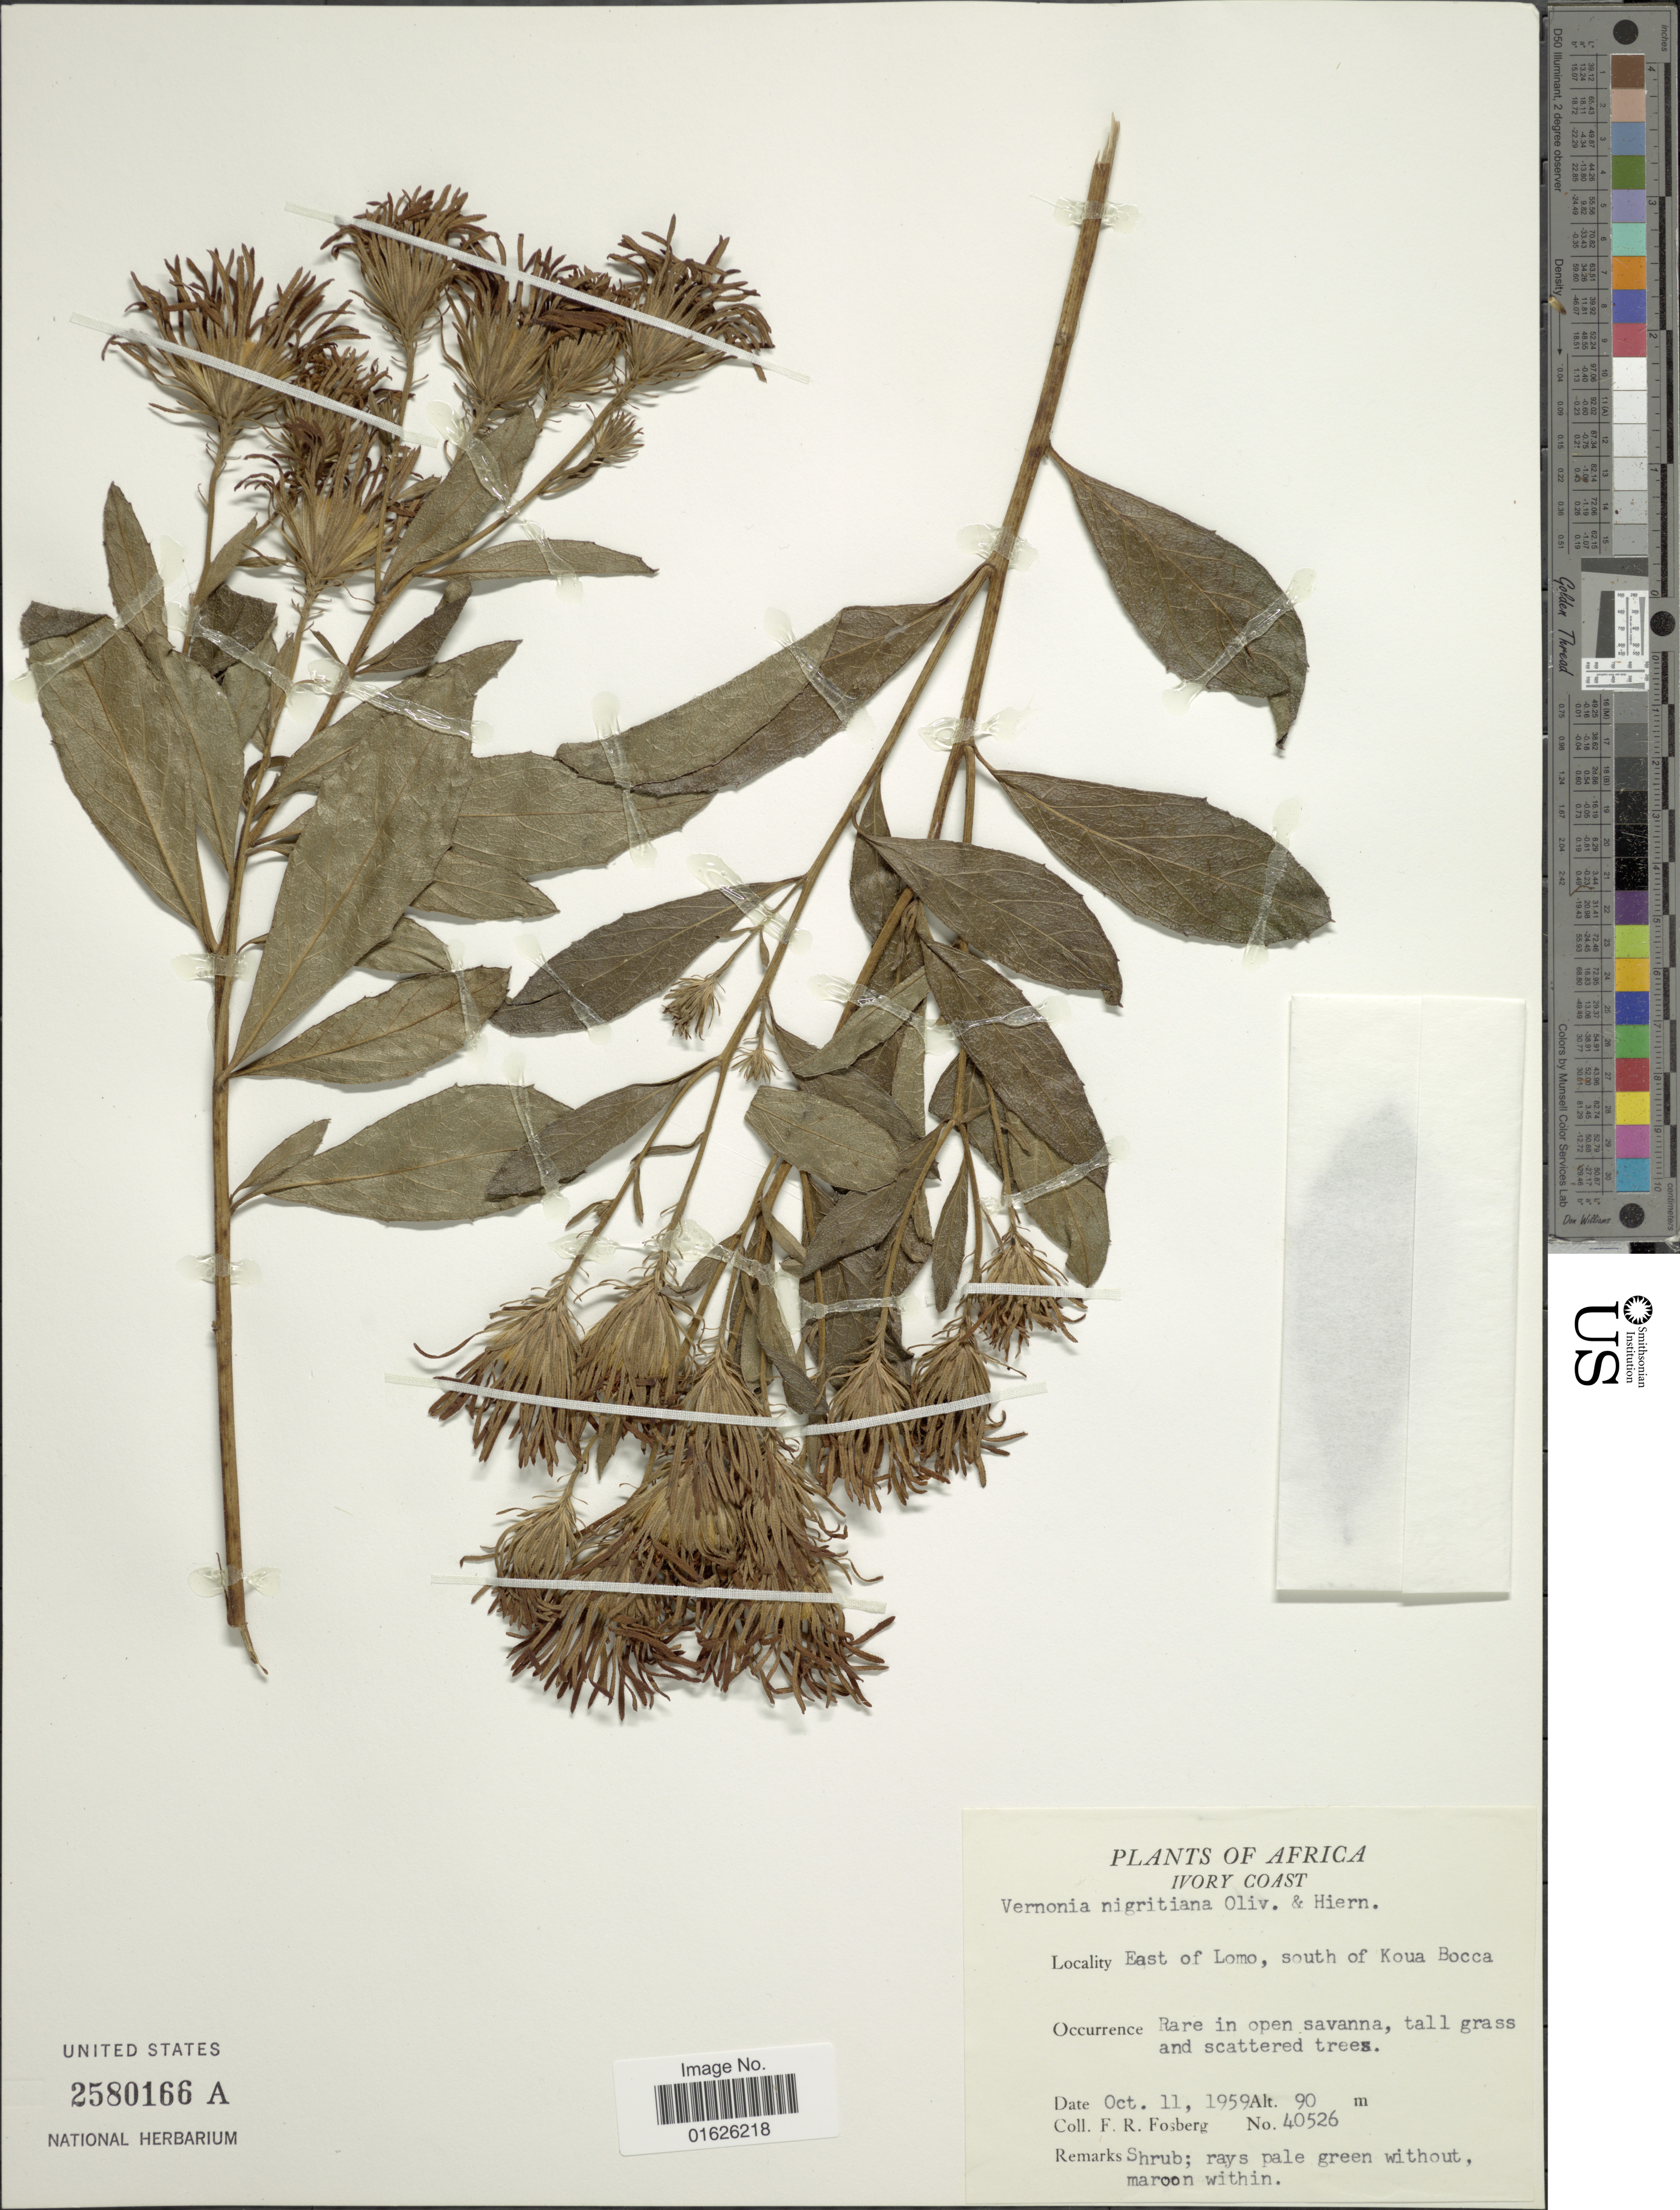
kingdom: Plantae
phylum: Tracheophyta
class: Magnoliopsida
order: Asterales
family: Asteraceae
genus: Linzia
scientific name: Linzia nigritiana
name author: (Oliv. & Hiern) C. Jeffrey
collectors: F. R. Fosberg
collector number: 40526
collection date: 1959-10-11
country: Ivory Coast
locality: East of Lomo, south of Koua Bocca.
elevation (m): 90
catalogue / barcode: US 2580166A